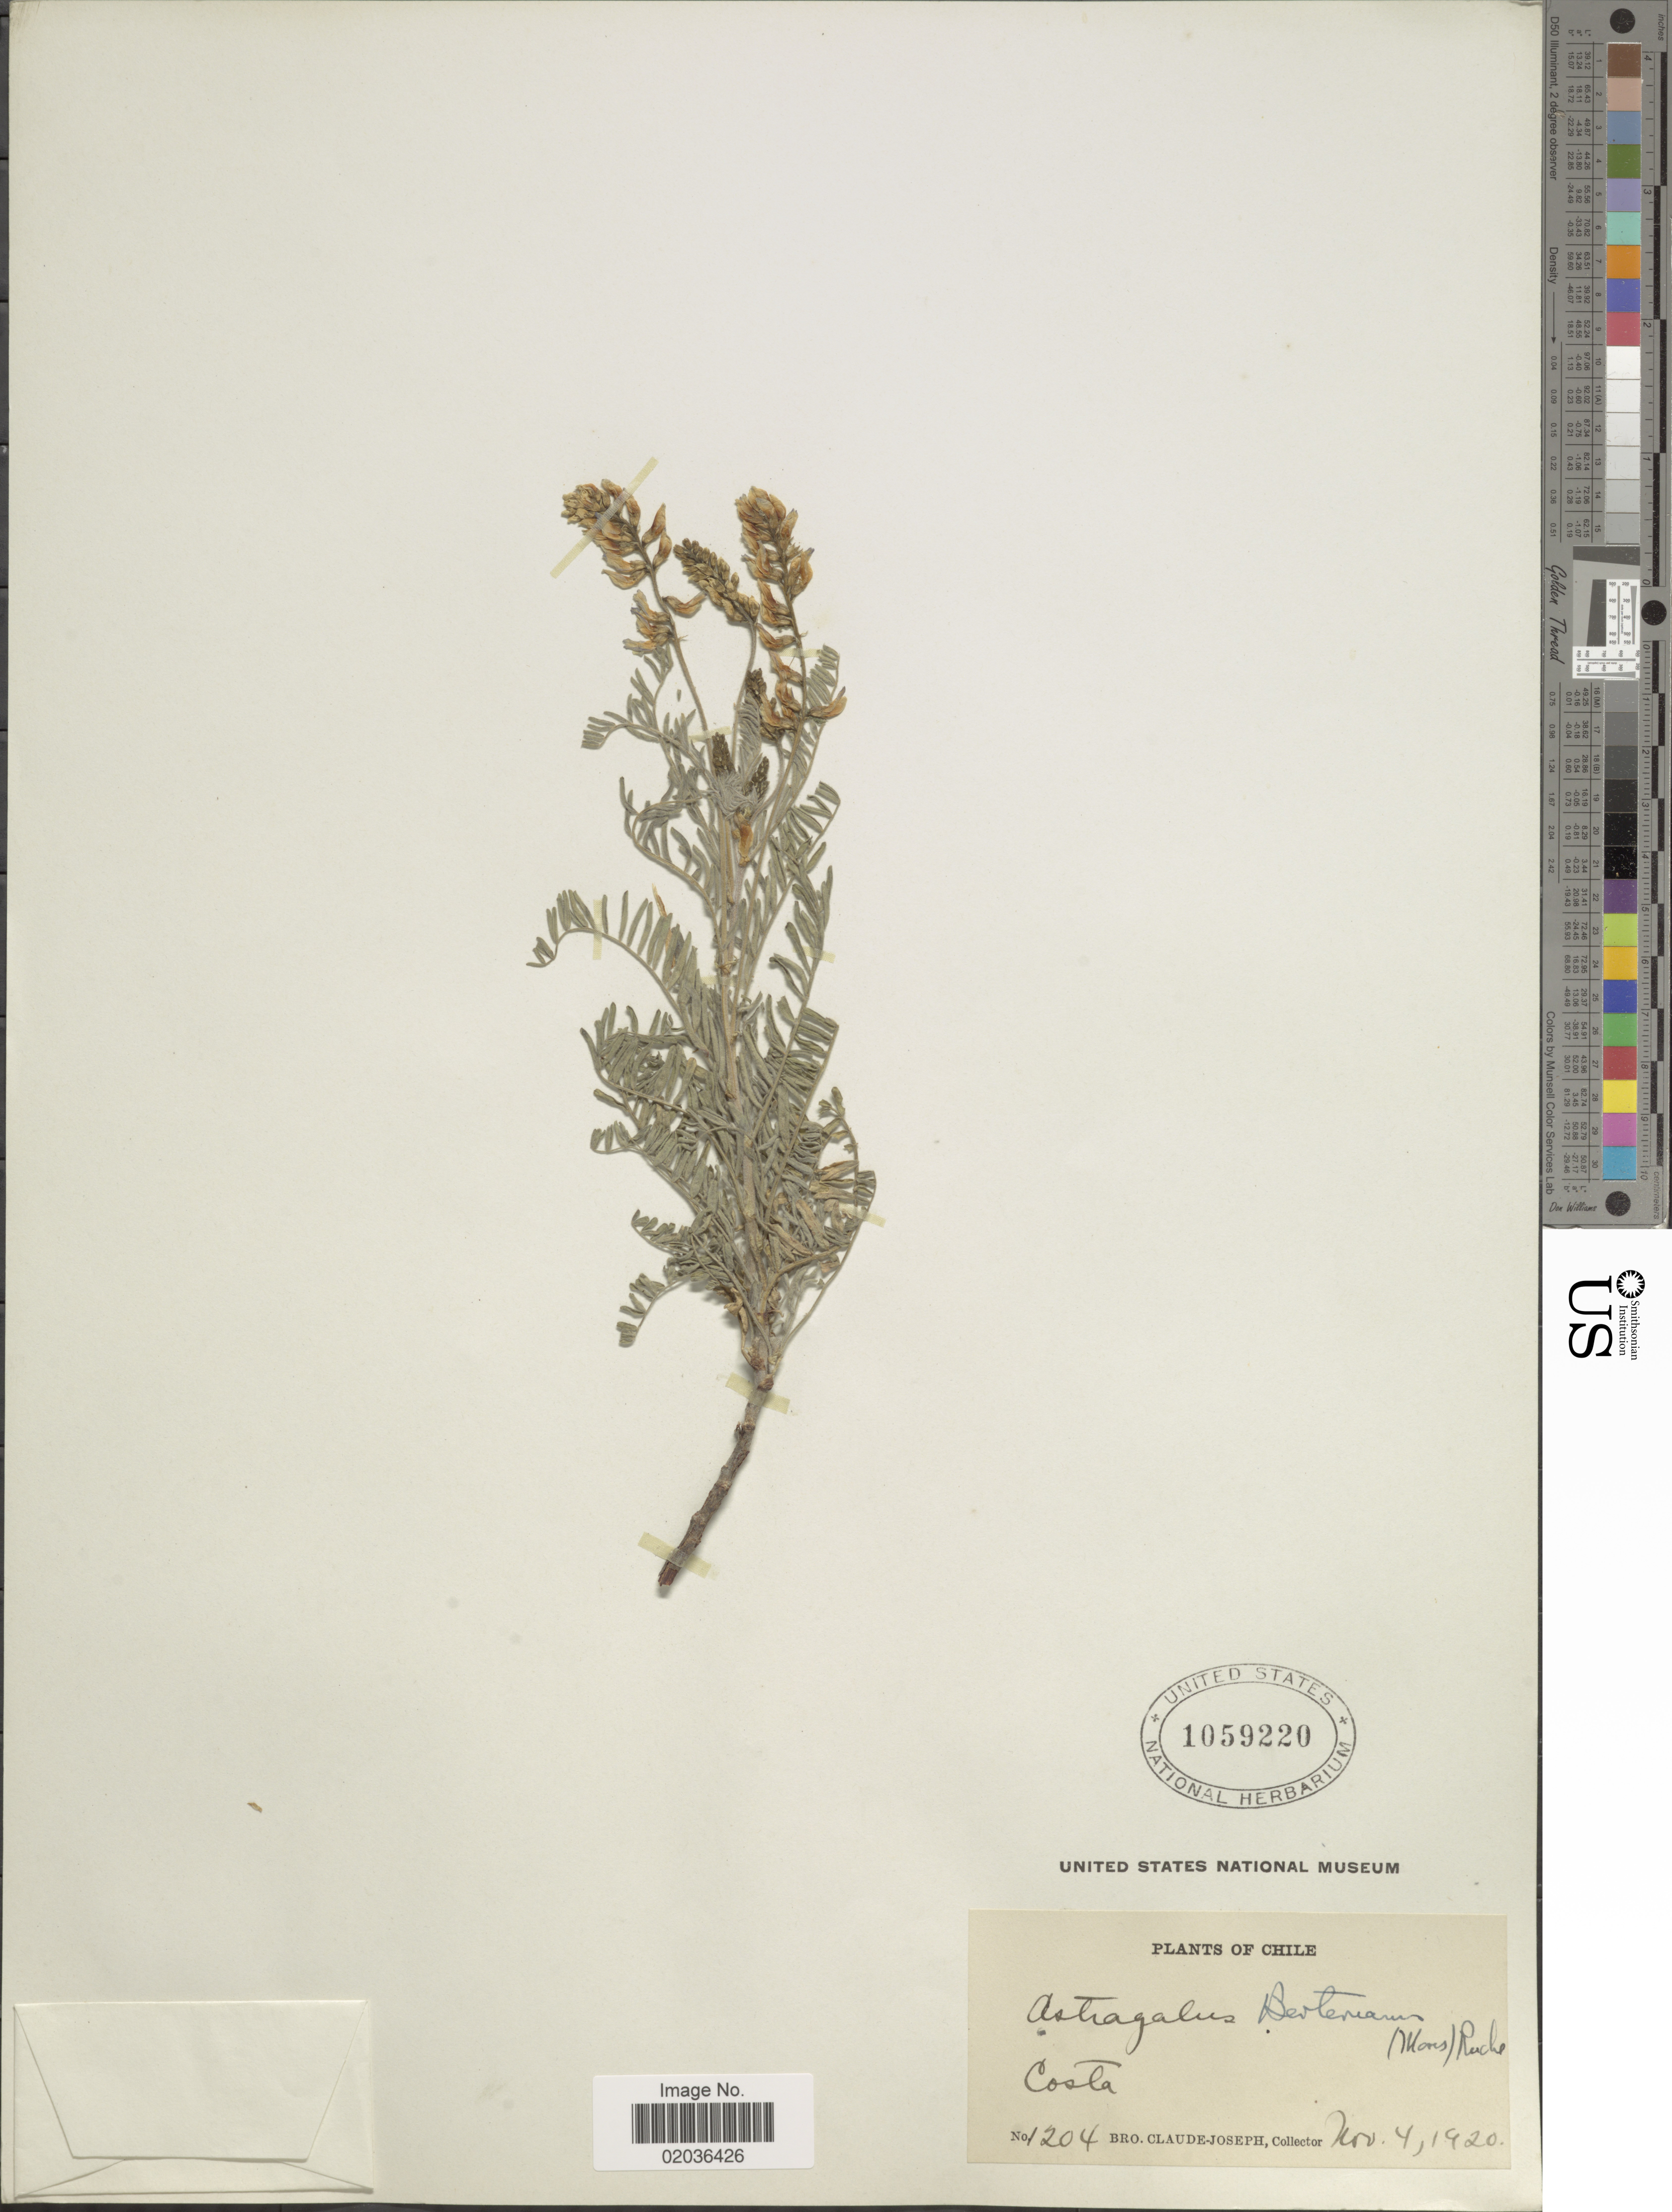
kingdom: Plantae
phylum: Tracheophyta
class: Magnoliopsida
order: Fabales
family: Fabaceae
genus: Astragalus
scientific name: Astragalus berterianus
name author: (Moris) Reiche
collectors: Bro. Claude-Joseph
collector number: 1204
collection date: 1920-11-04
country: Chile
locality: Costa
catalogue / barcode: US 1059220